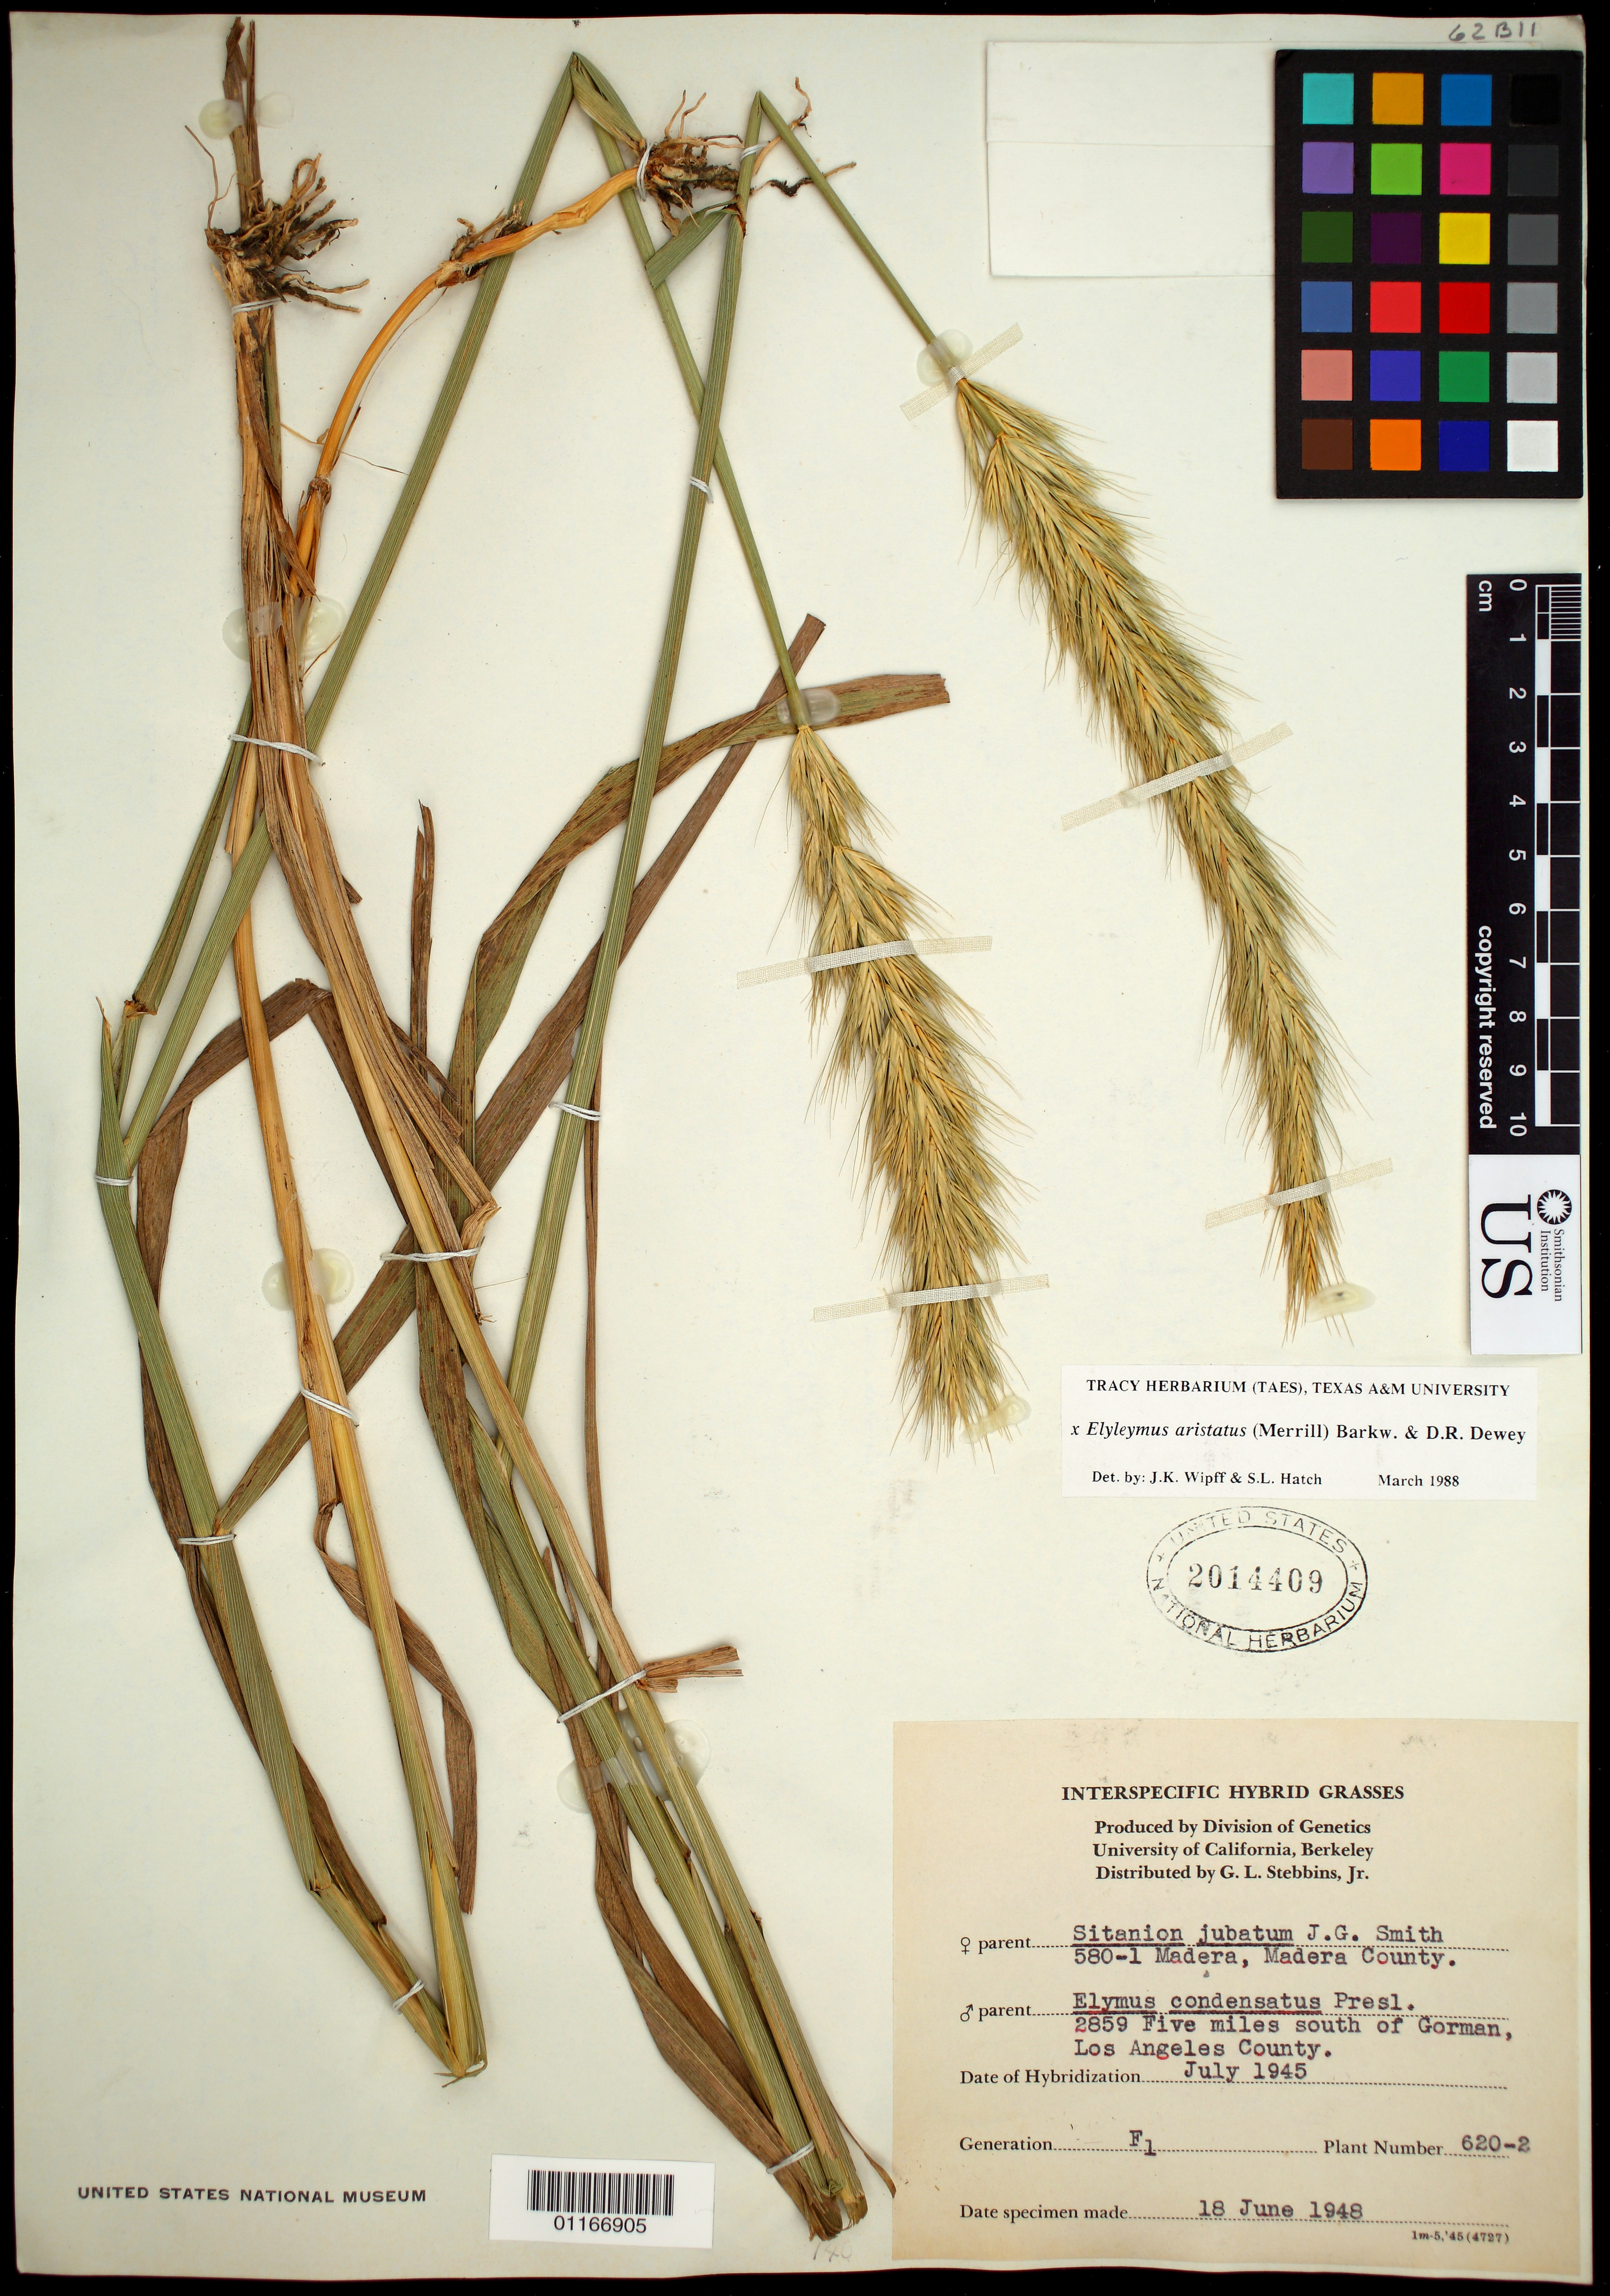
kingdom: Plantae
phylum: Tracheophyta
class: Liliopsida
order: Poales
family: Poaceae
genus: Elyleymus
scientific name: x Elyleymus aristatus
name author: (Merr.) Barkworth & Dewey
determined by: Wipff, J. K.; Hatch, S. L.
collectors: G. L. Stebbins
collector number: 620-2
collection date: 1948-06-18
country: United States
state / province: California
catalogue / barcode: US 2014409